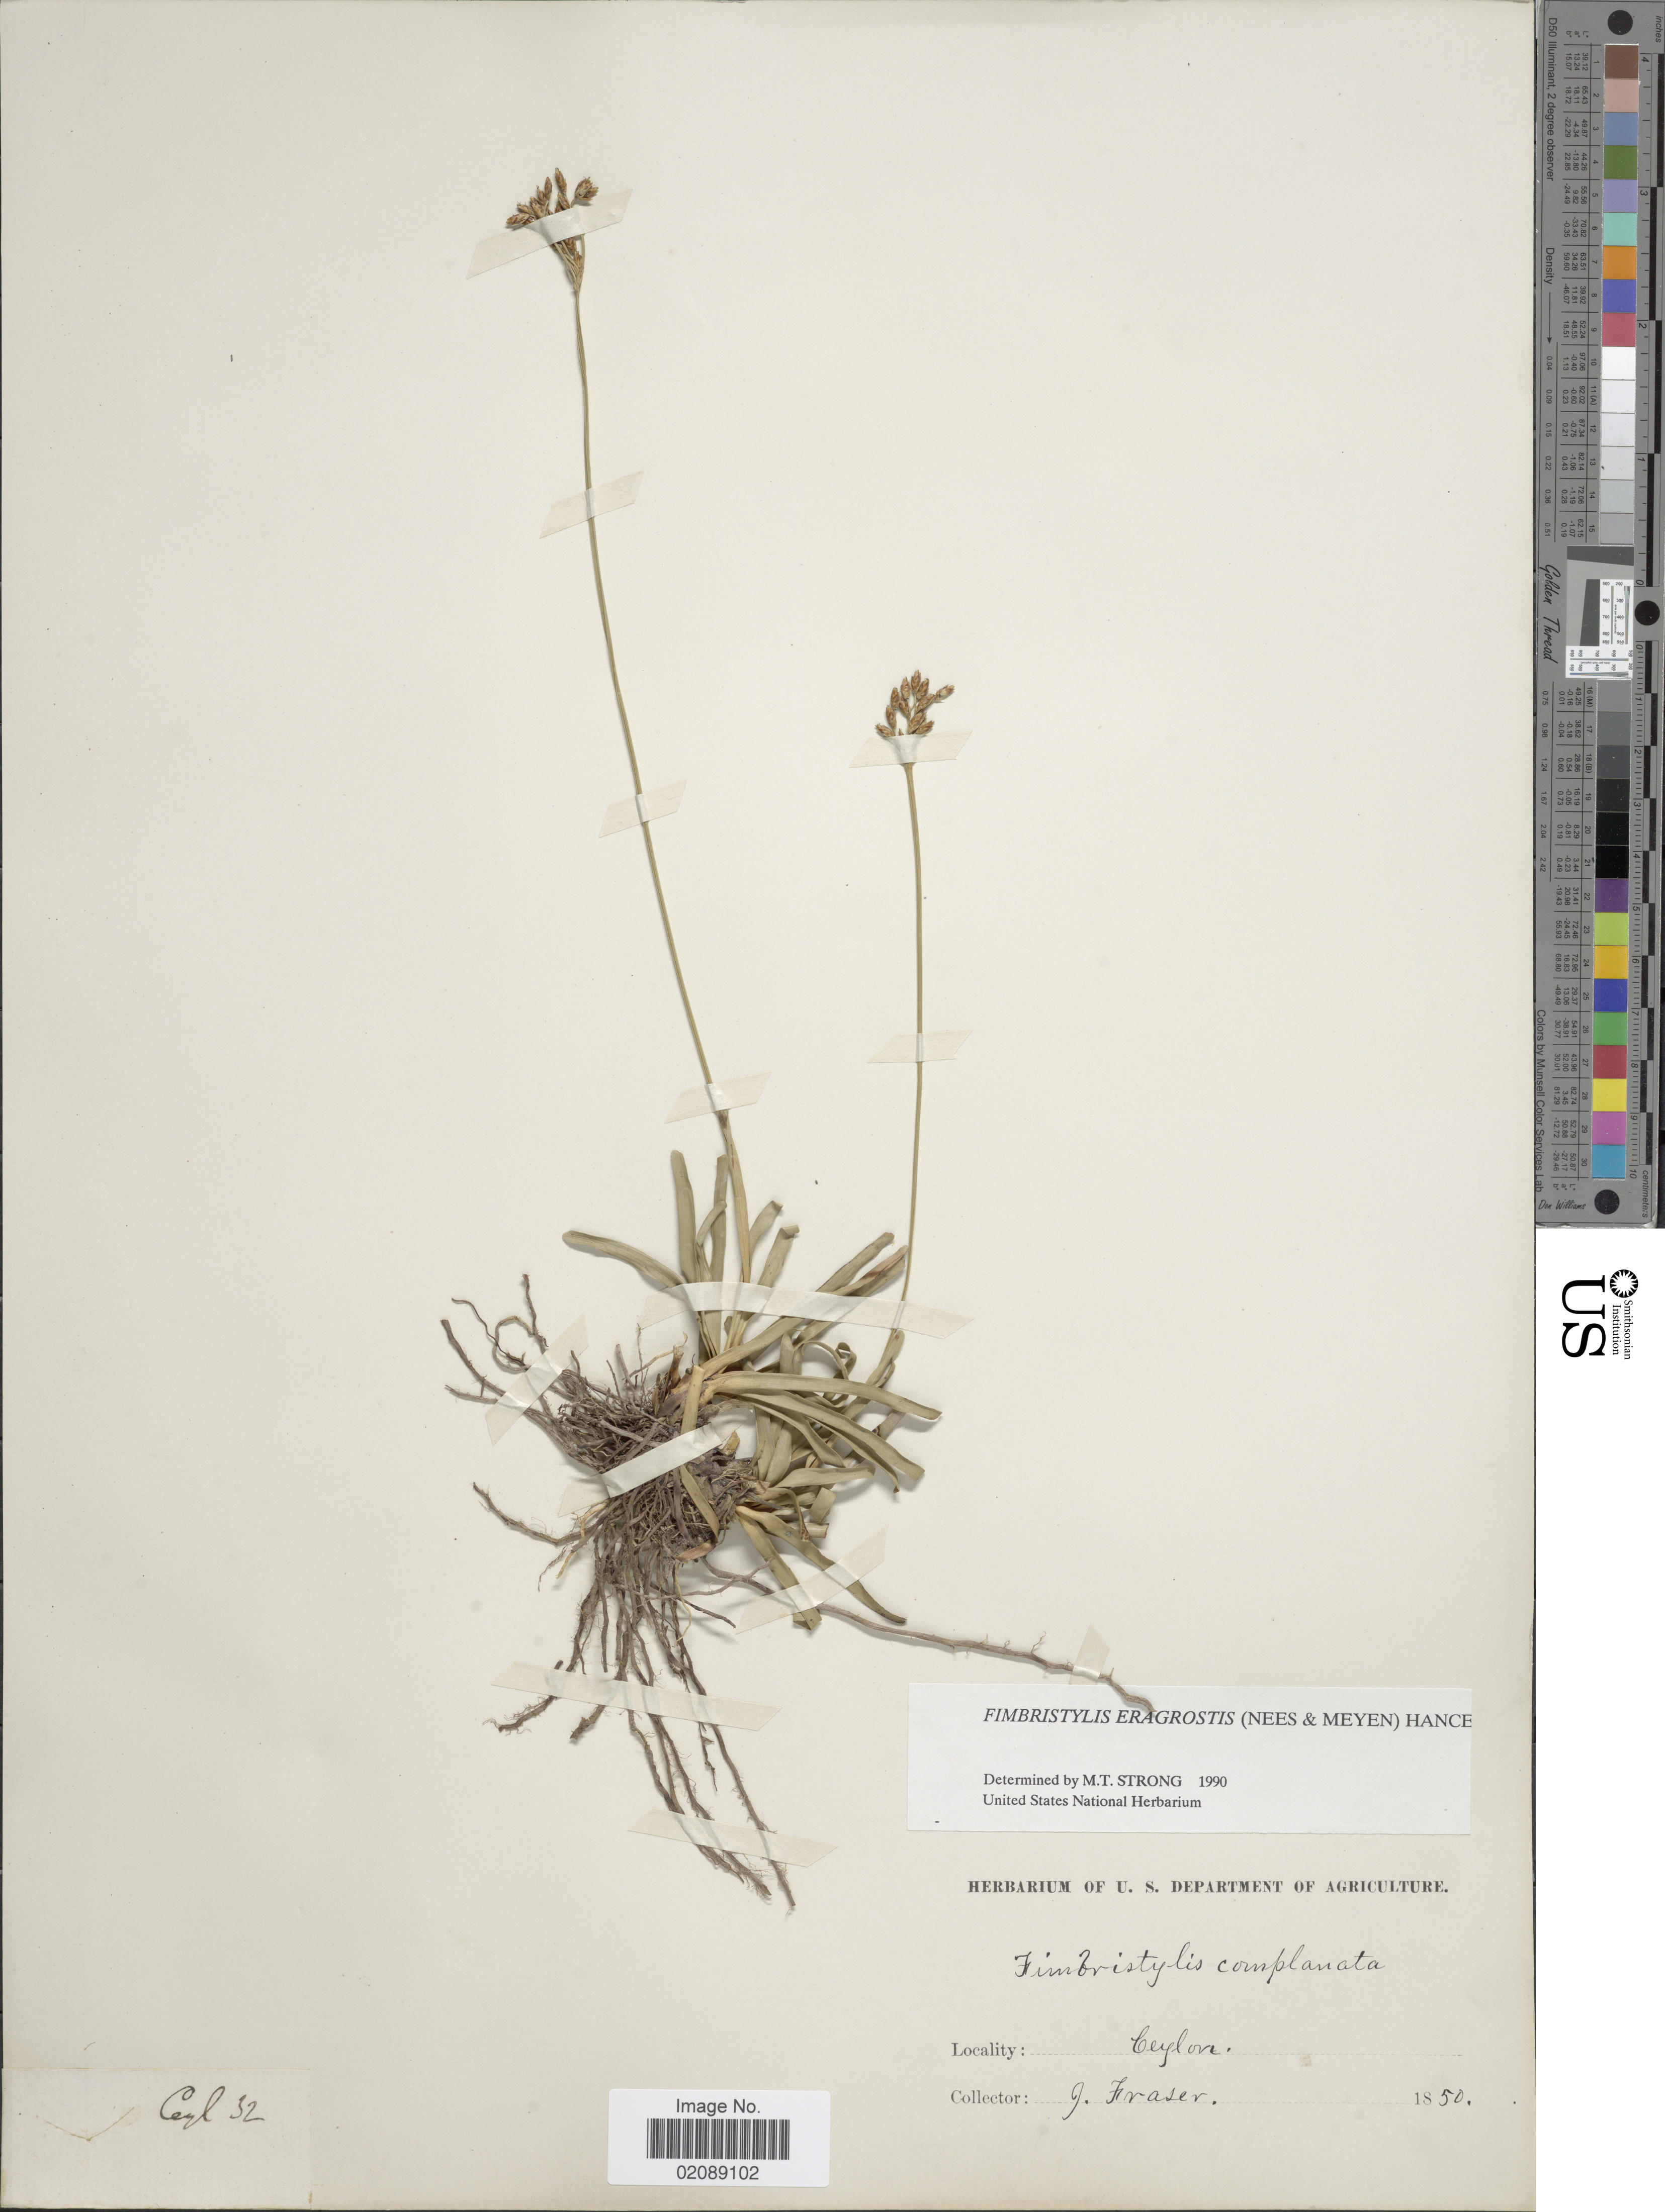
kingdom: Plantae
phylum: Tracheophyta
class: Liliopsida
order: Poales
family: Cyperaceae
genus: Fimbristylis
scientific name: Fimbristylis eragrostis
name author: (Nees) Hance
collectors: J. Fraser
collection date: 1850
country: Sri Lanka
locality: Ceylon